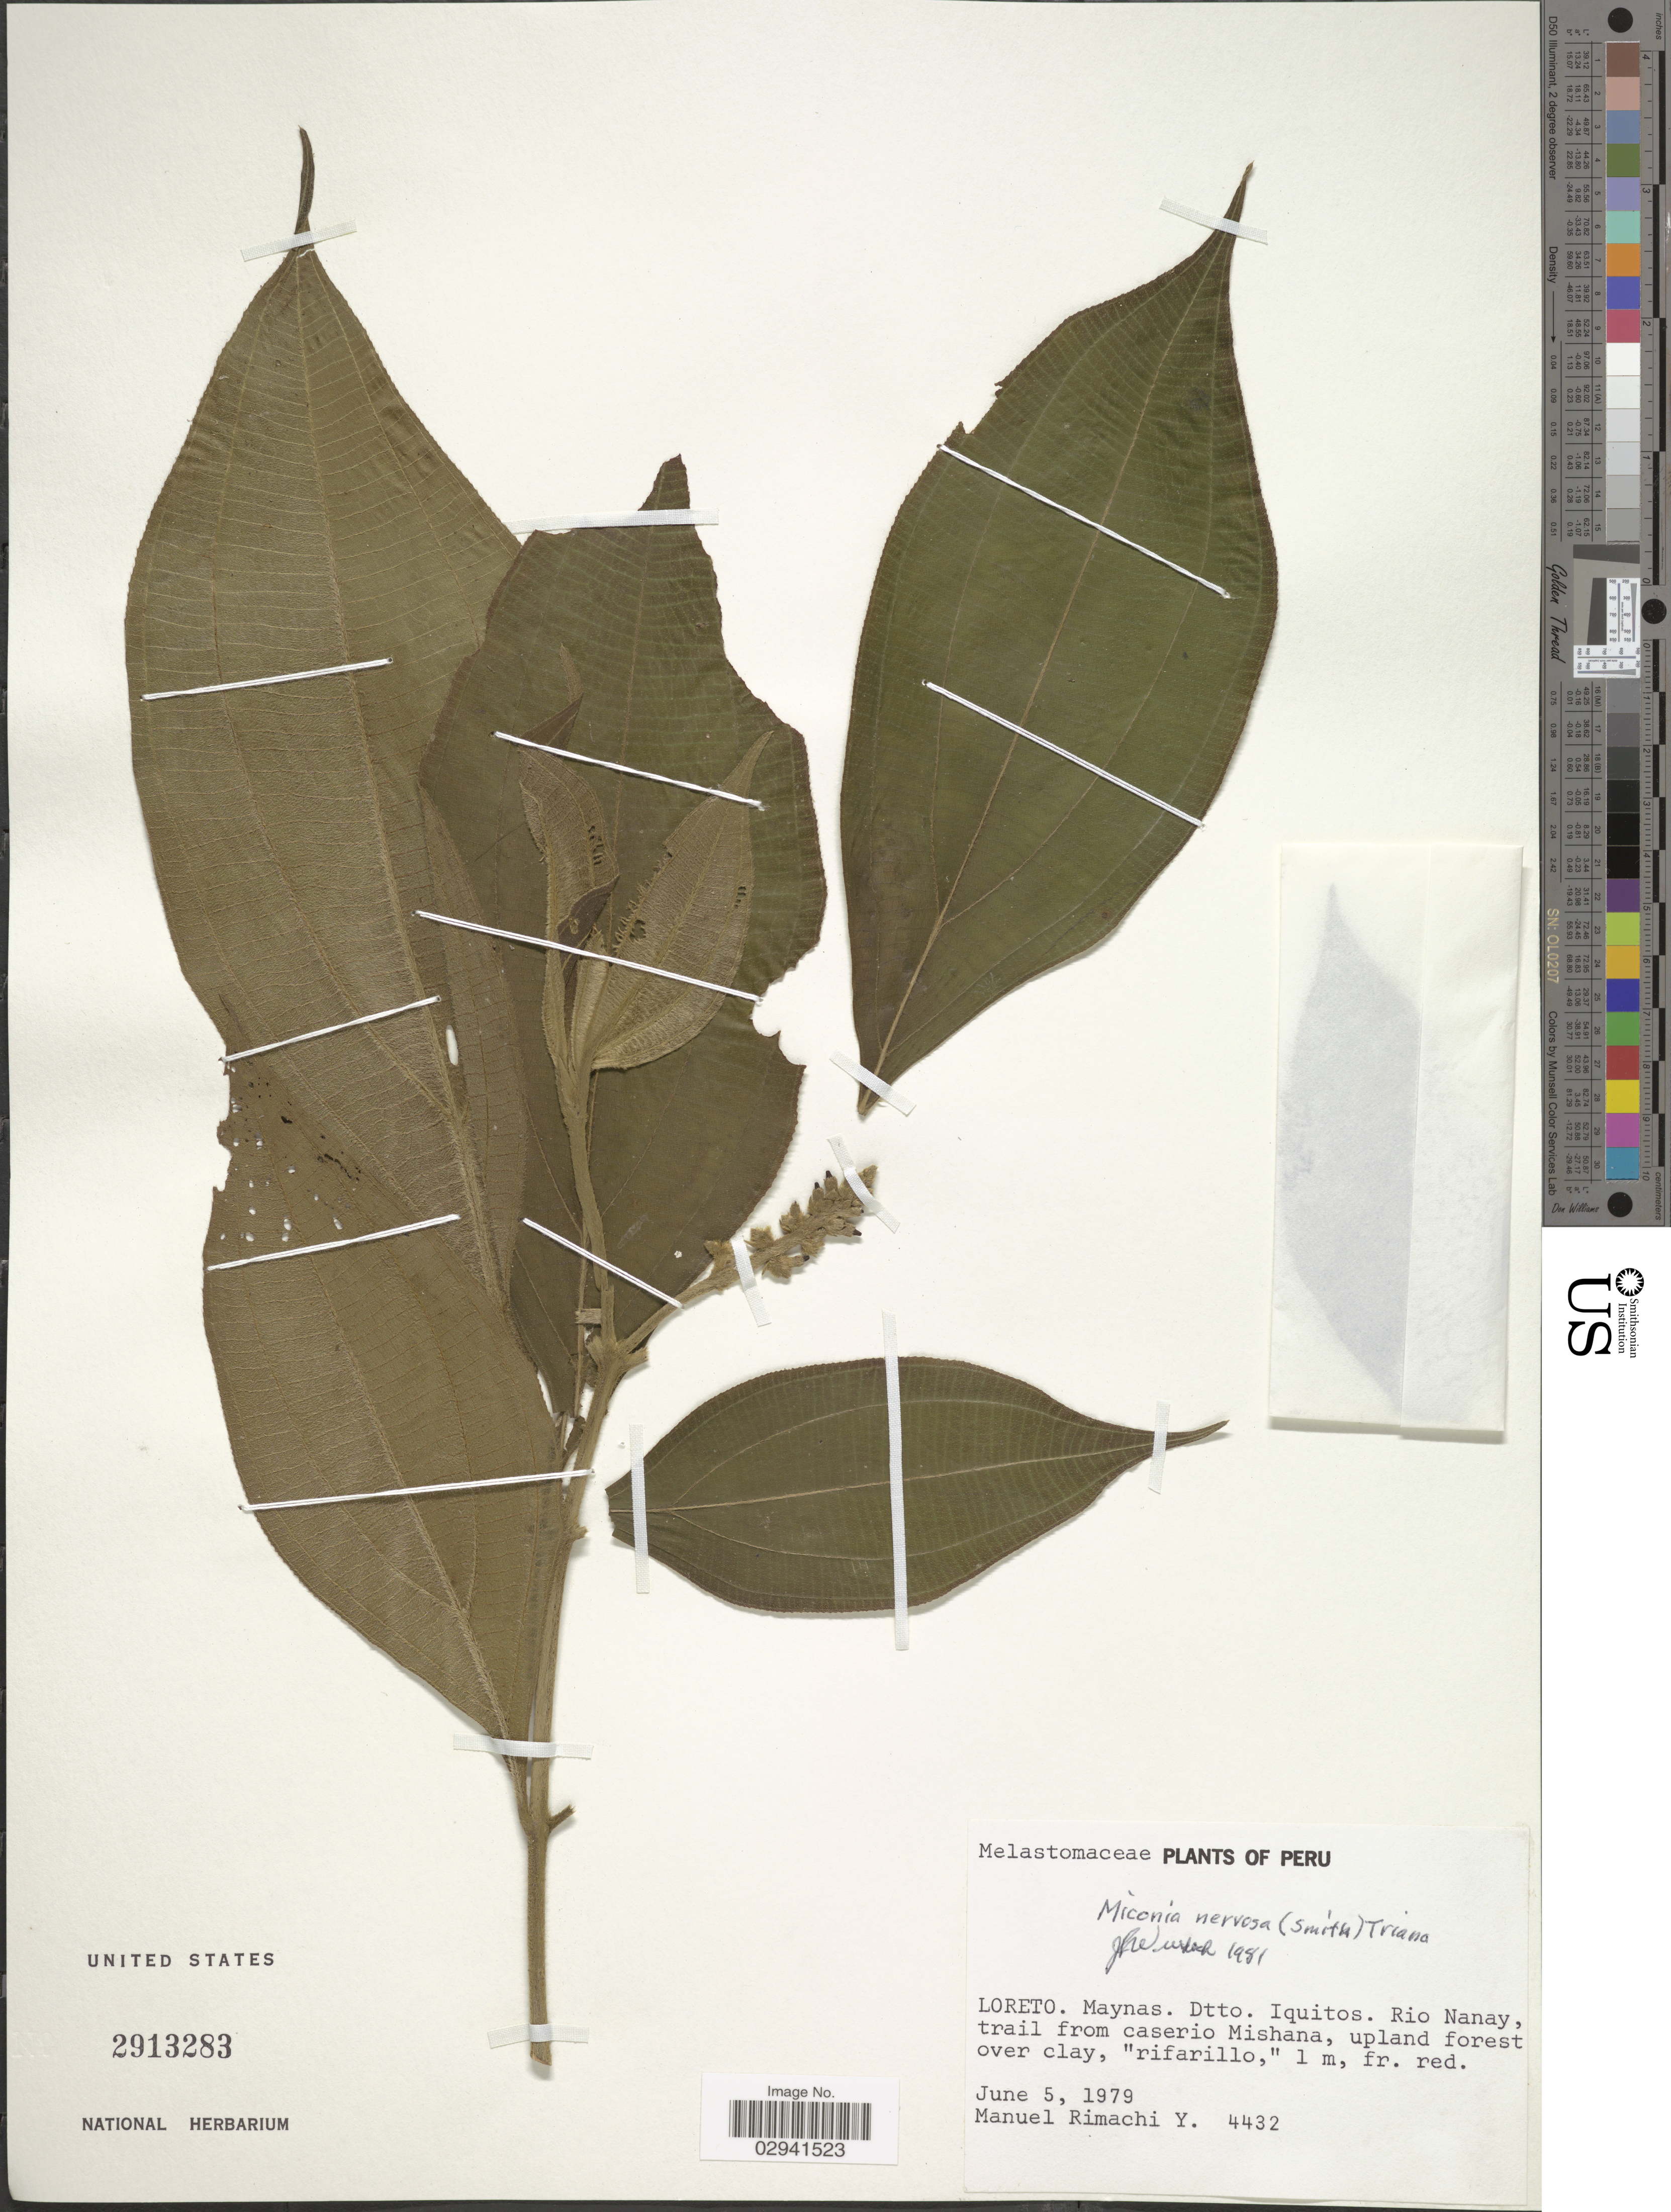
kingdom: Plantae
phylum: Tracheophyta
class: Magnoliopsida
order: Myrtales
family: Melastomataceae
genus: Miconia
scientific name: Miconia nervosa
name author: (Sm.) Triana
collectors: M. Rimachi Y.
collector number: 4432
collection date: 1979-06-05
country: Peru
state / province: Loreto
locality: Maynas, Dtto. Iquitos, Rio Nanay, trail from caserio Mishana.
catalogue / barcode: US 2913283